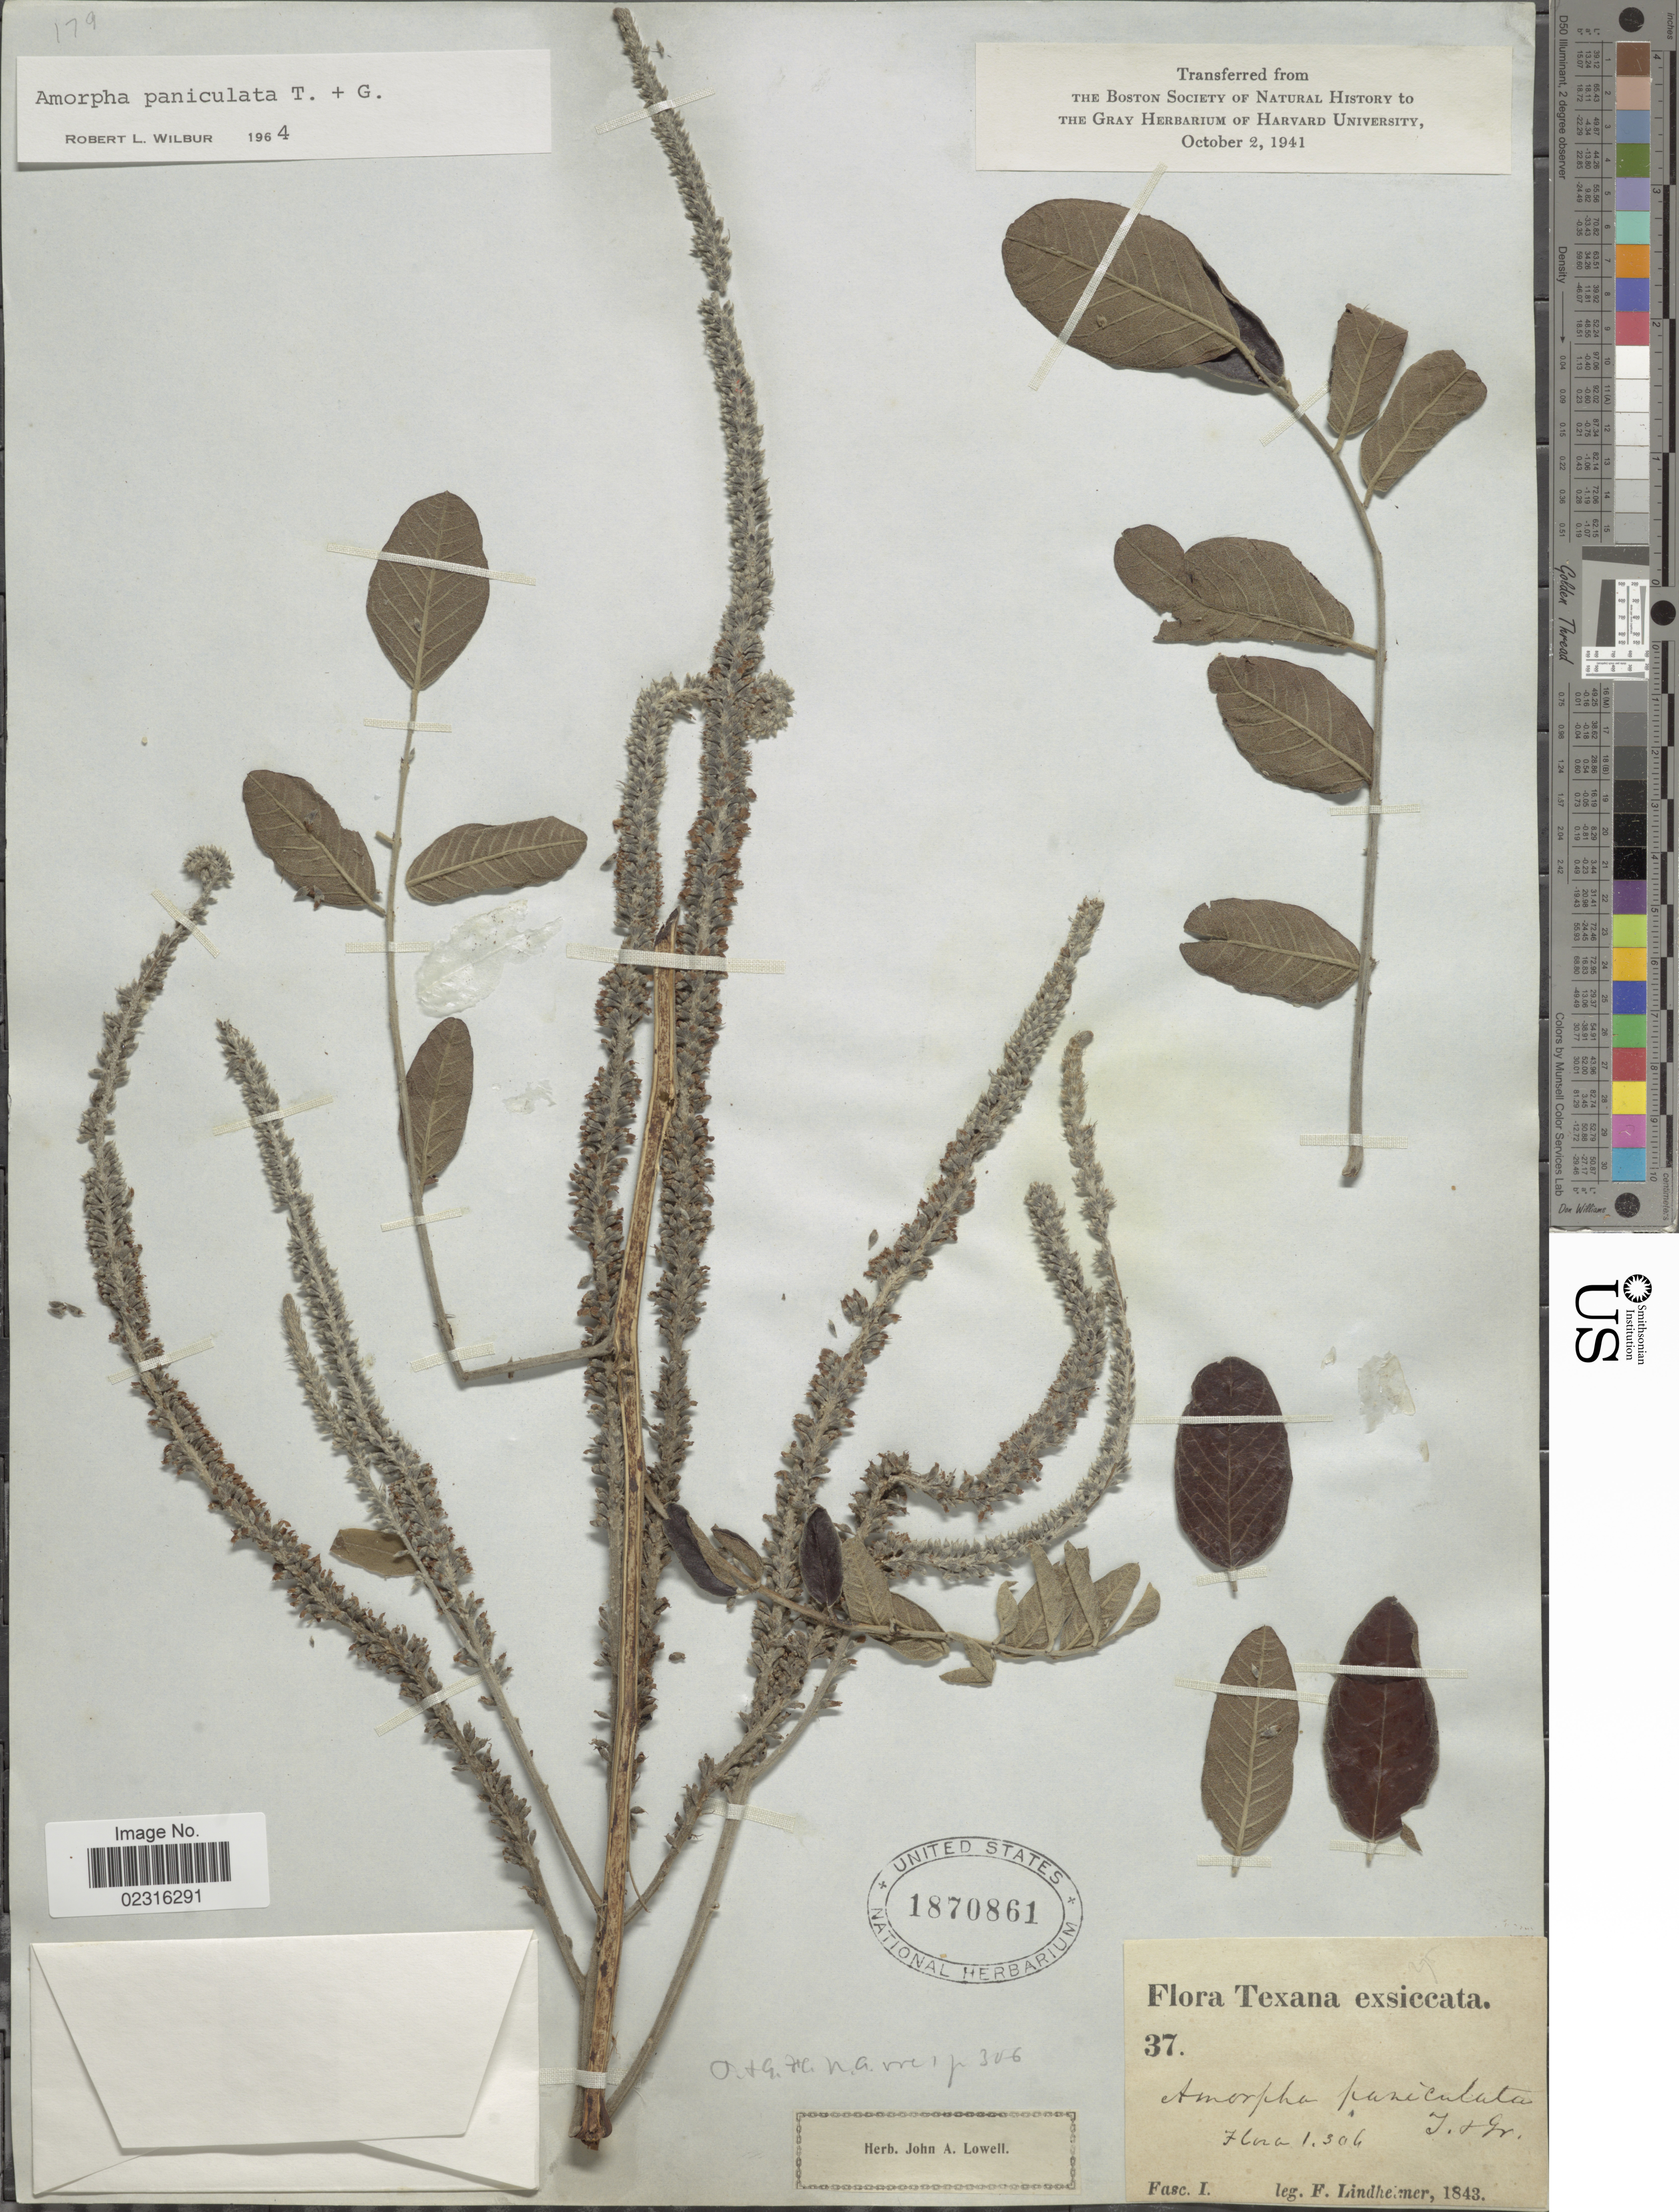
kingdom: Plantae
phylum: Tracheophyta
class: Magnoliopsida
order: Fabales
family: Fabaceae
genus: Amorpha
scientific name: Amorpha paniculata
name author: Torr. & A. Gray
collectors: F. Lindheimer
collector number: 37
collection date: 1843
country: United States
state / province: Texas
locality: Texana.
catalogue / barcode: US 1870861